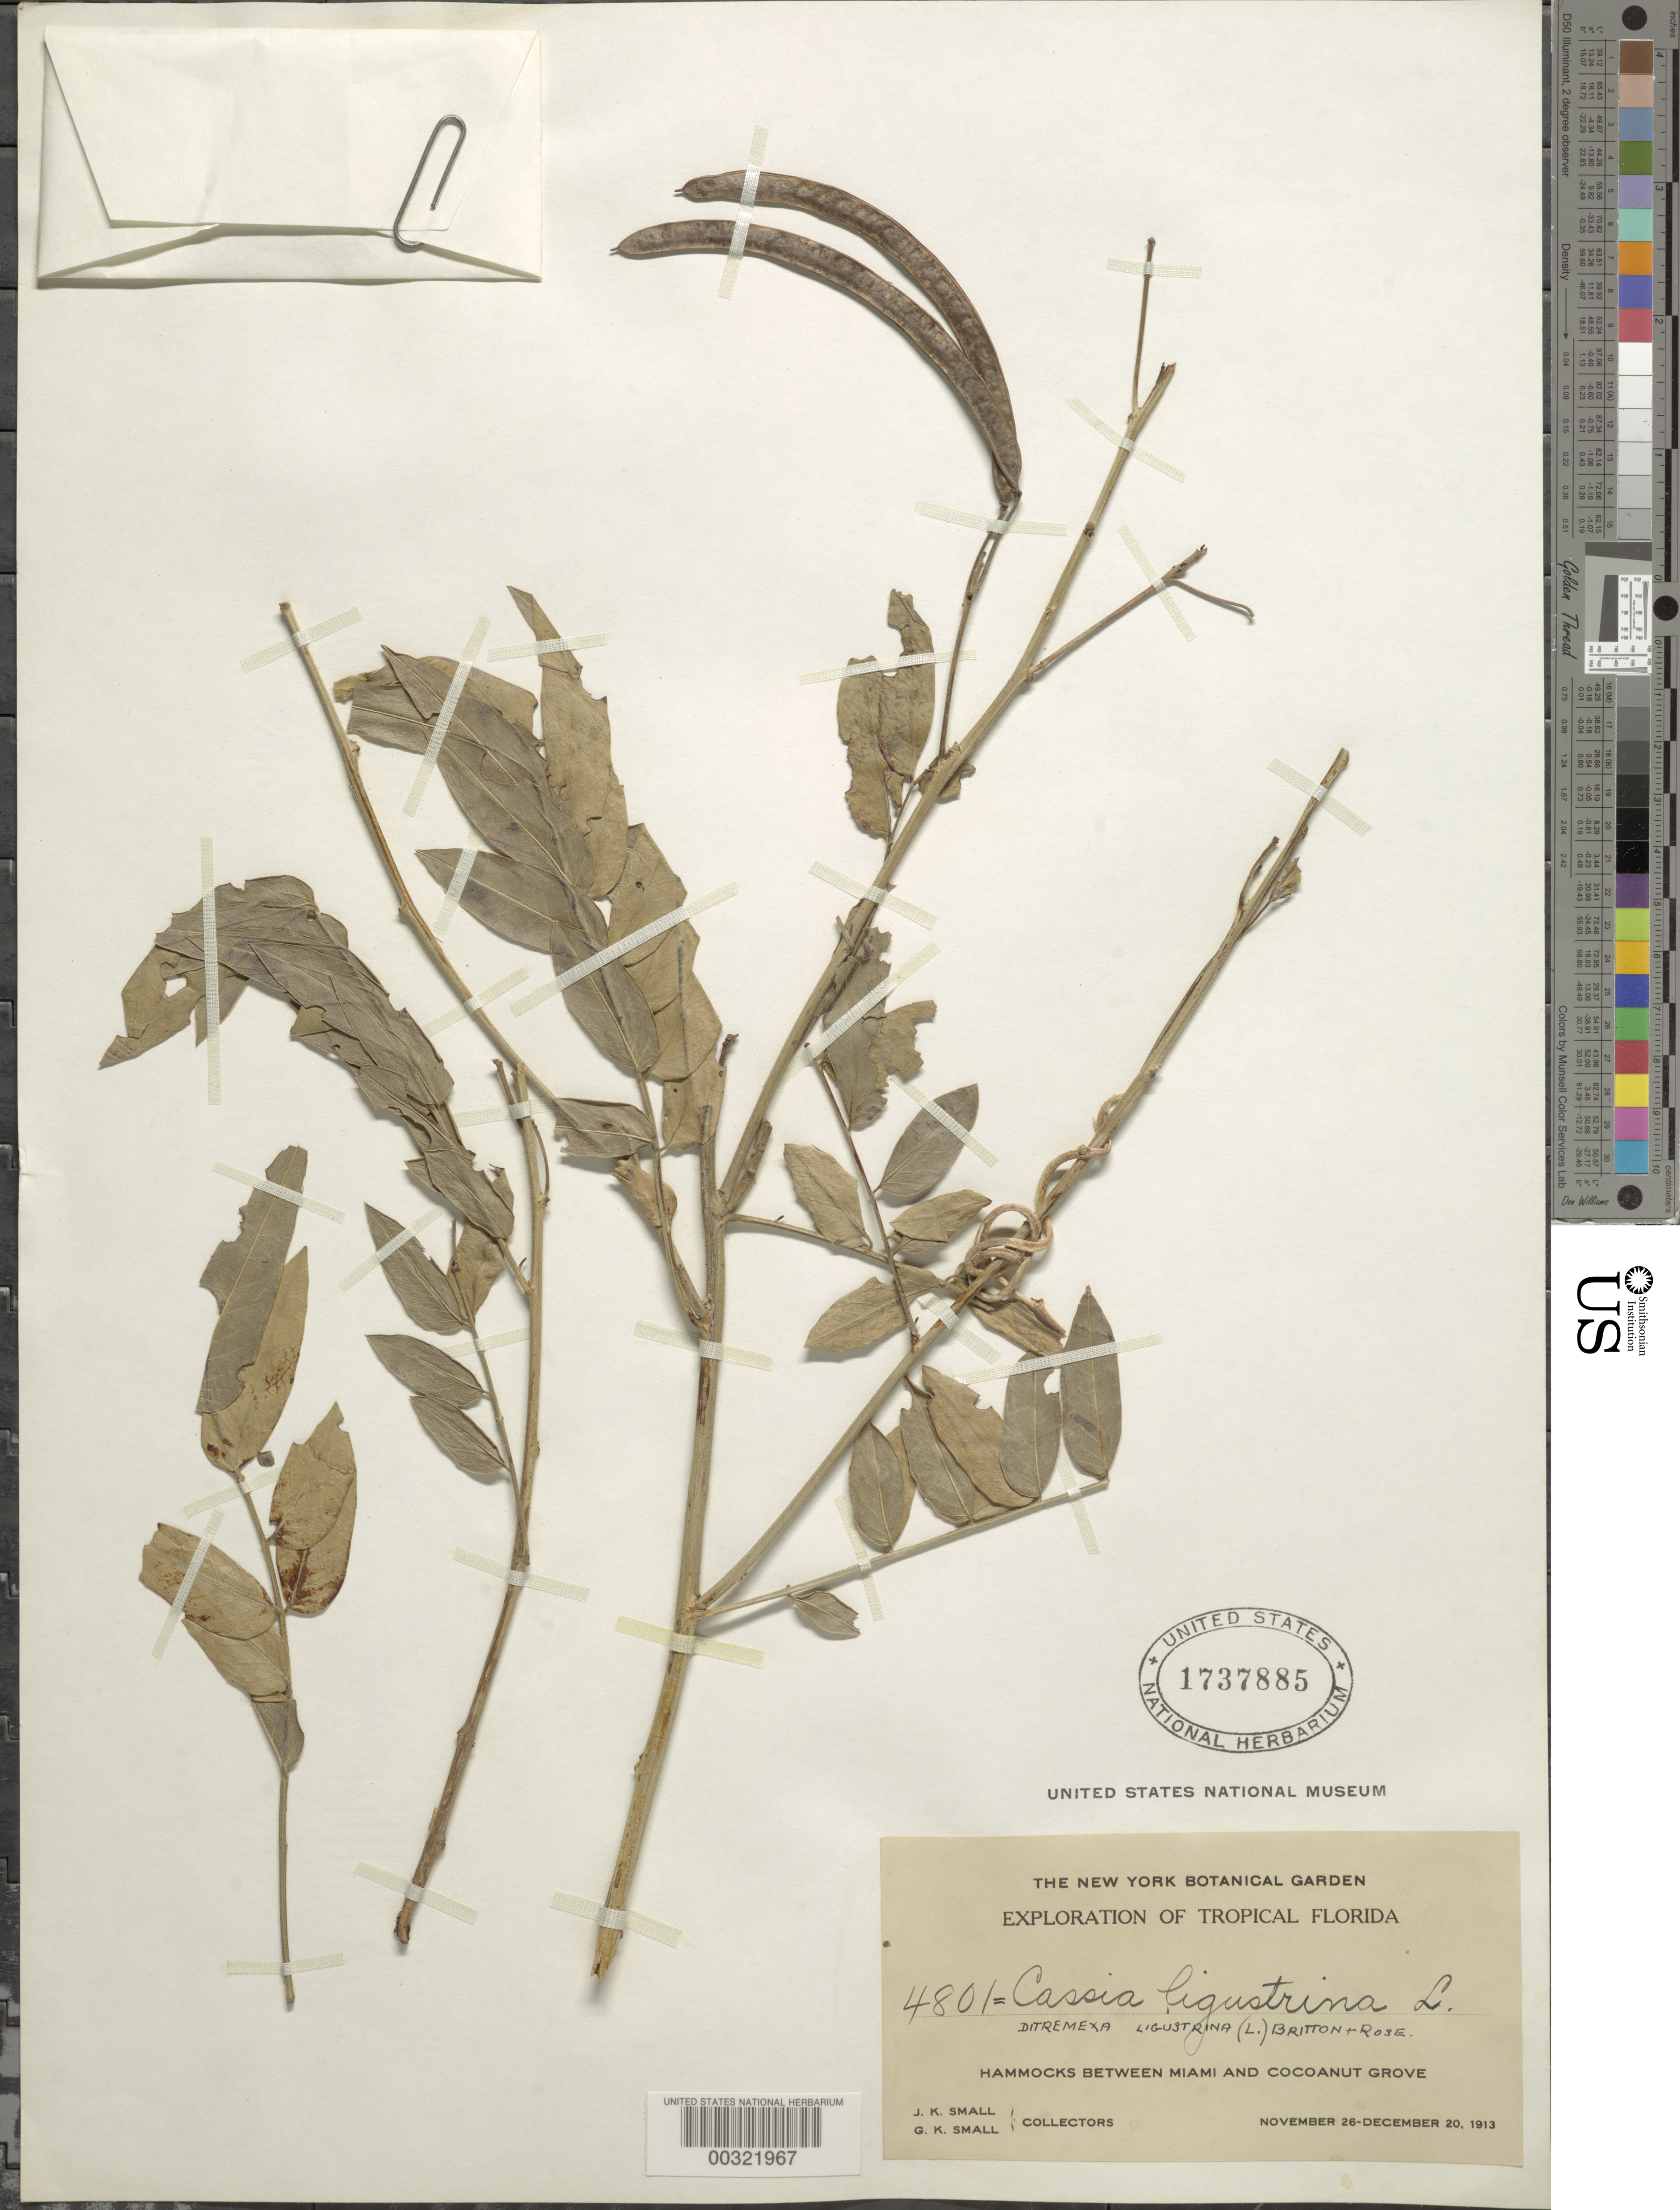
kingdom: Plantae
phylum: Tracheophyta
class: Magnoliopsida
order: Fabales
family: Fabaceae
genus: Senna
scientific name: Senna ligustrina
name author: (L.) H.S. Irwin & Barneby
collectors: J. K. Small & G. K. Small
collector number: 4801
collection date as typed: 26 Nov 1913 to 20 Dec 1913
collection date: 1913-11-26/1913-12-20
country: United States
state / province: Florida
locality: Hammocks between miami and cocoanut grove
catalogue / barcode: US 1737885